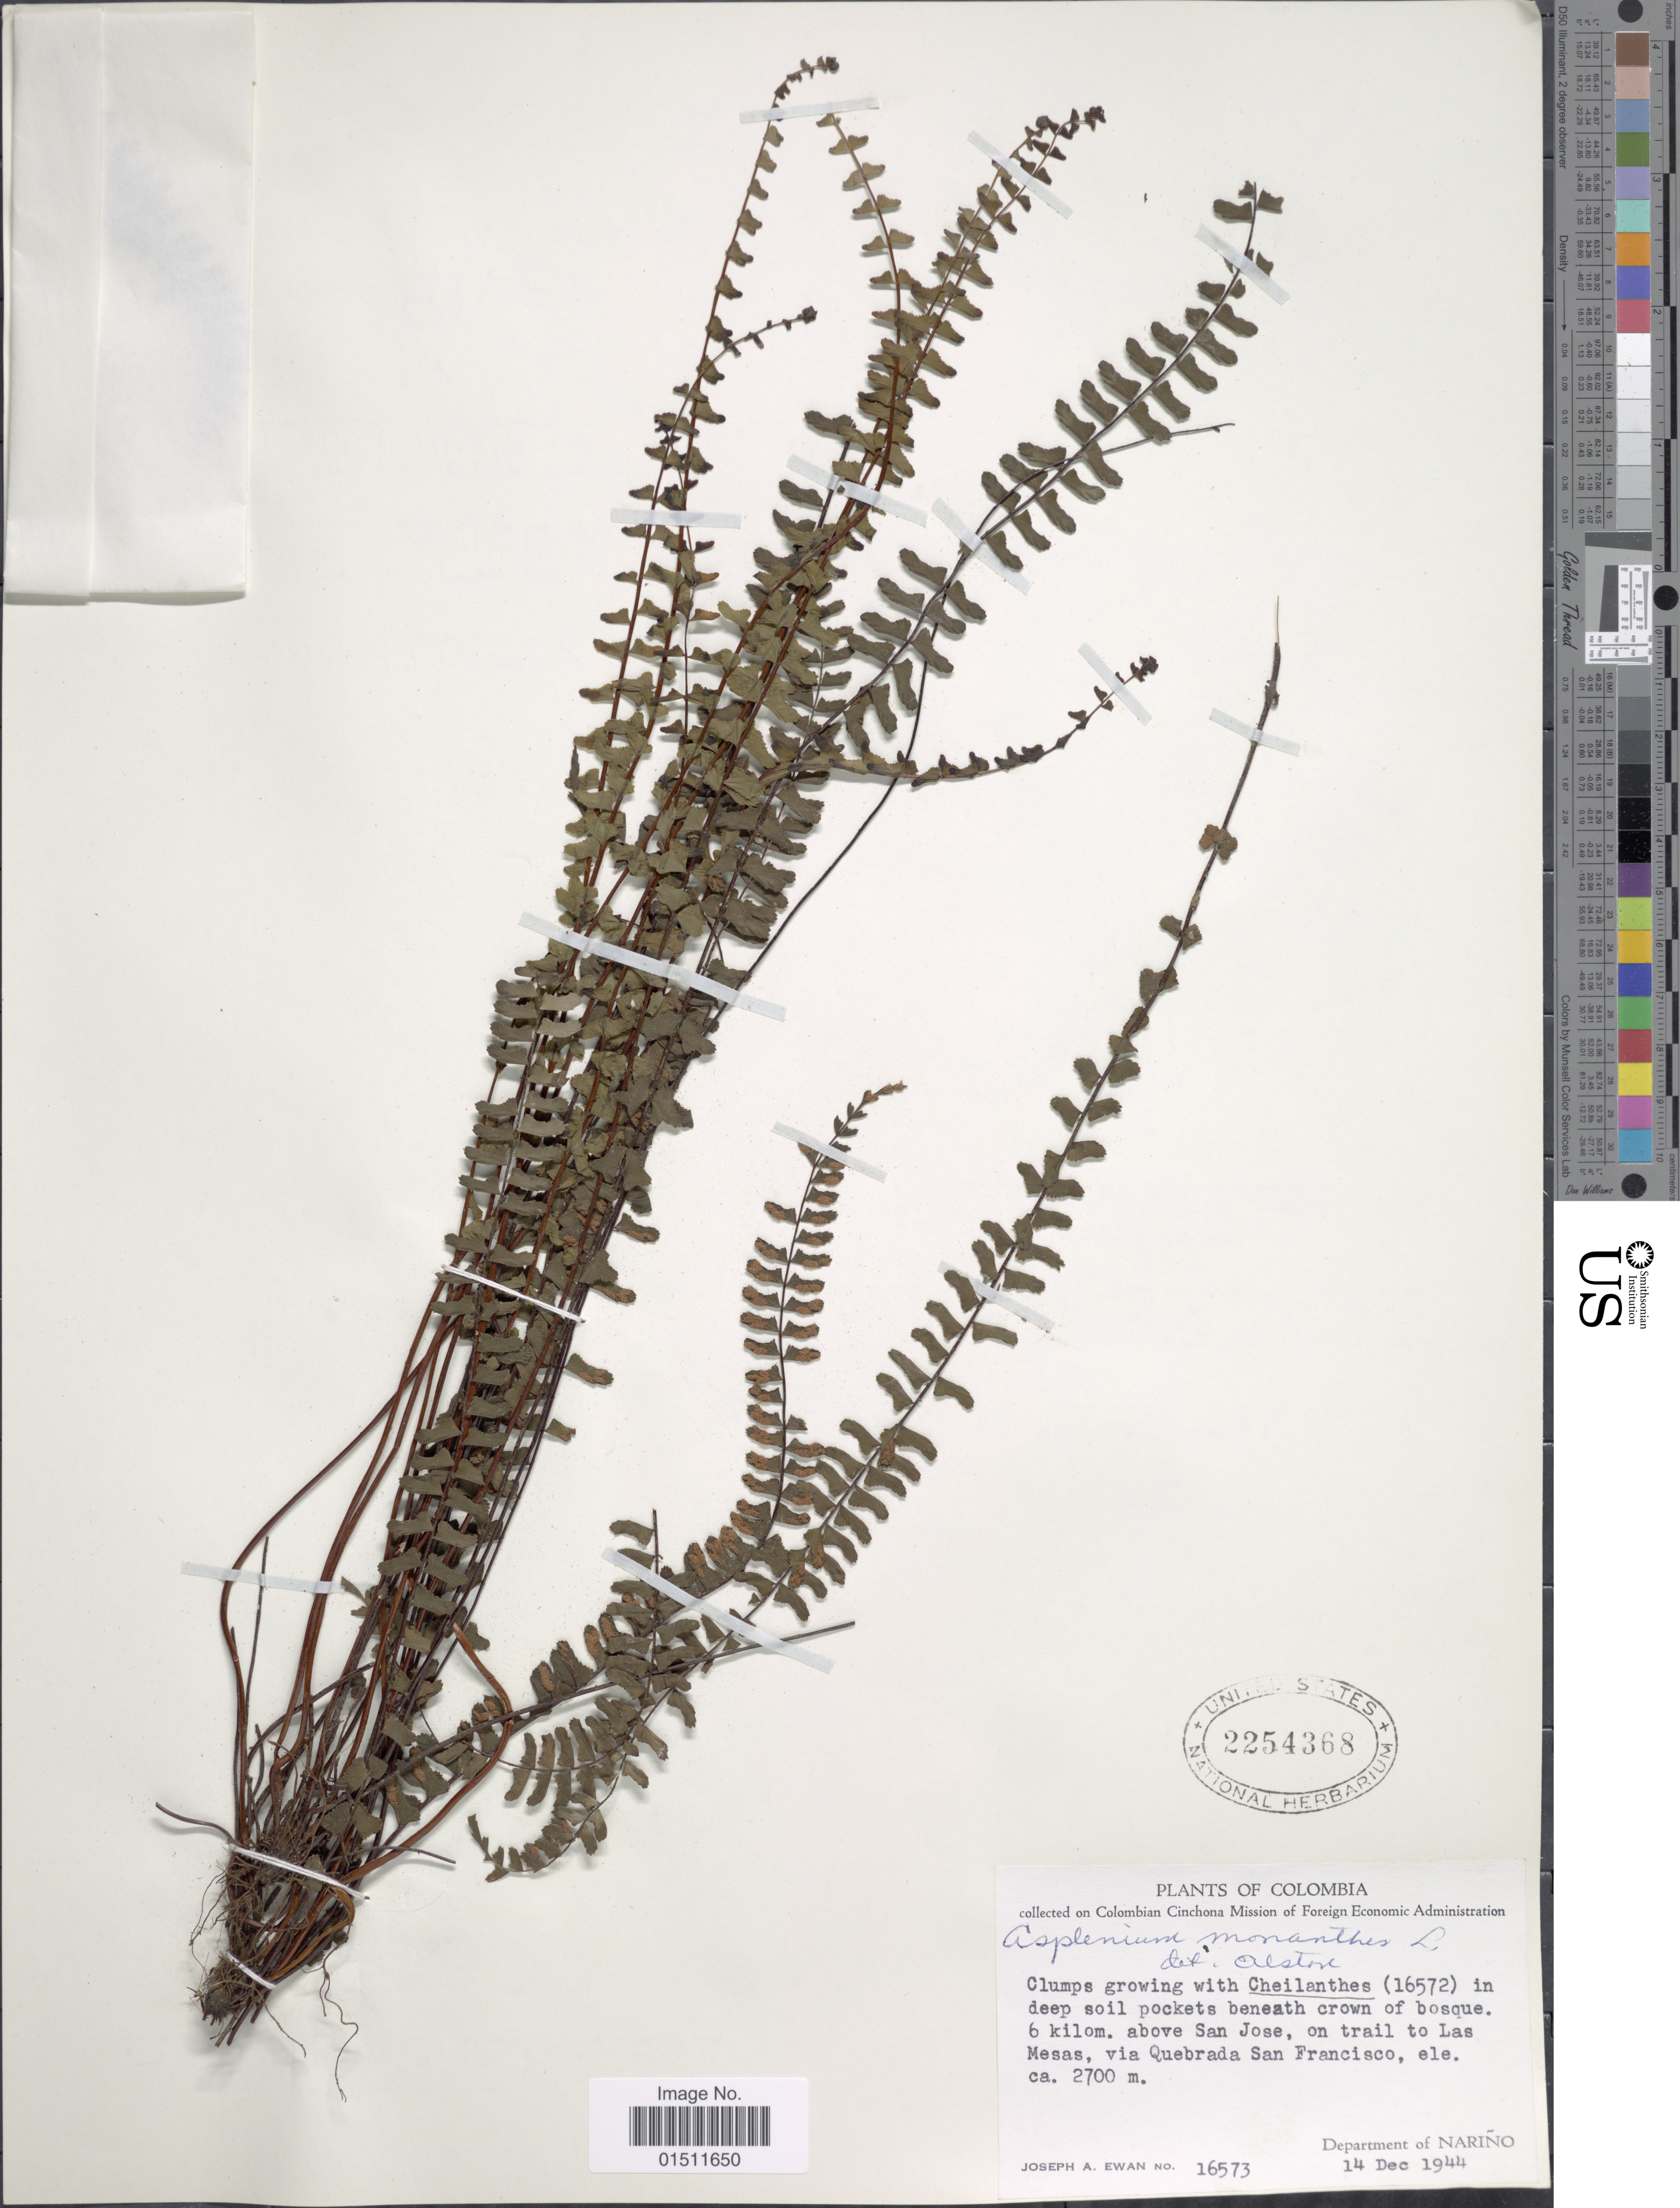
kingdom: Plantae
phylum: Tracheophyta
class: Polypodiopsida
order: Polypodiales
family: Aspleniaceae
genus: Asplenium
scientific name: Asplenium monanthes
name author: L.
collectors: J. A. Ewan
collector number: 16573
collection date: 1944-12-14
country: Colombia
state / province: Nariño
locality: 6 kilom. above San Jose, on trail to Las Mesas, via Quebrada San Francisco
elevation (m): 2700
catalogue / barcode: US 2254368